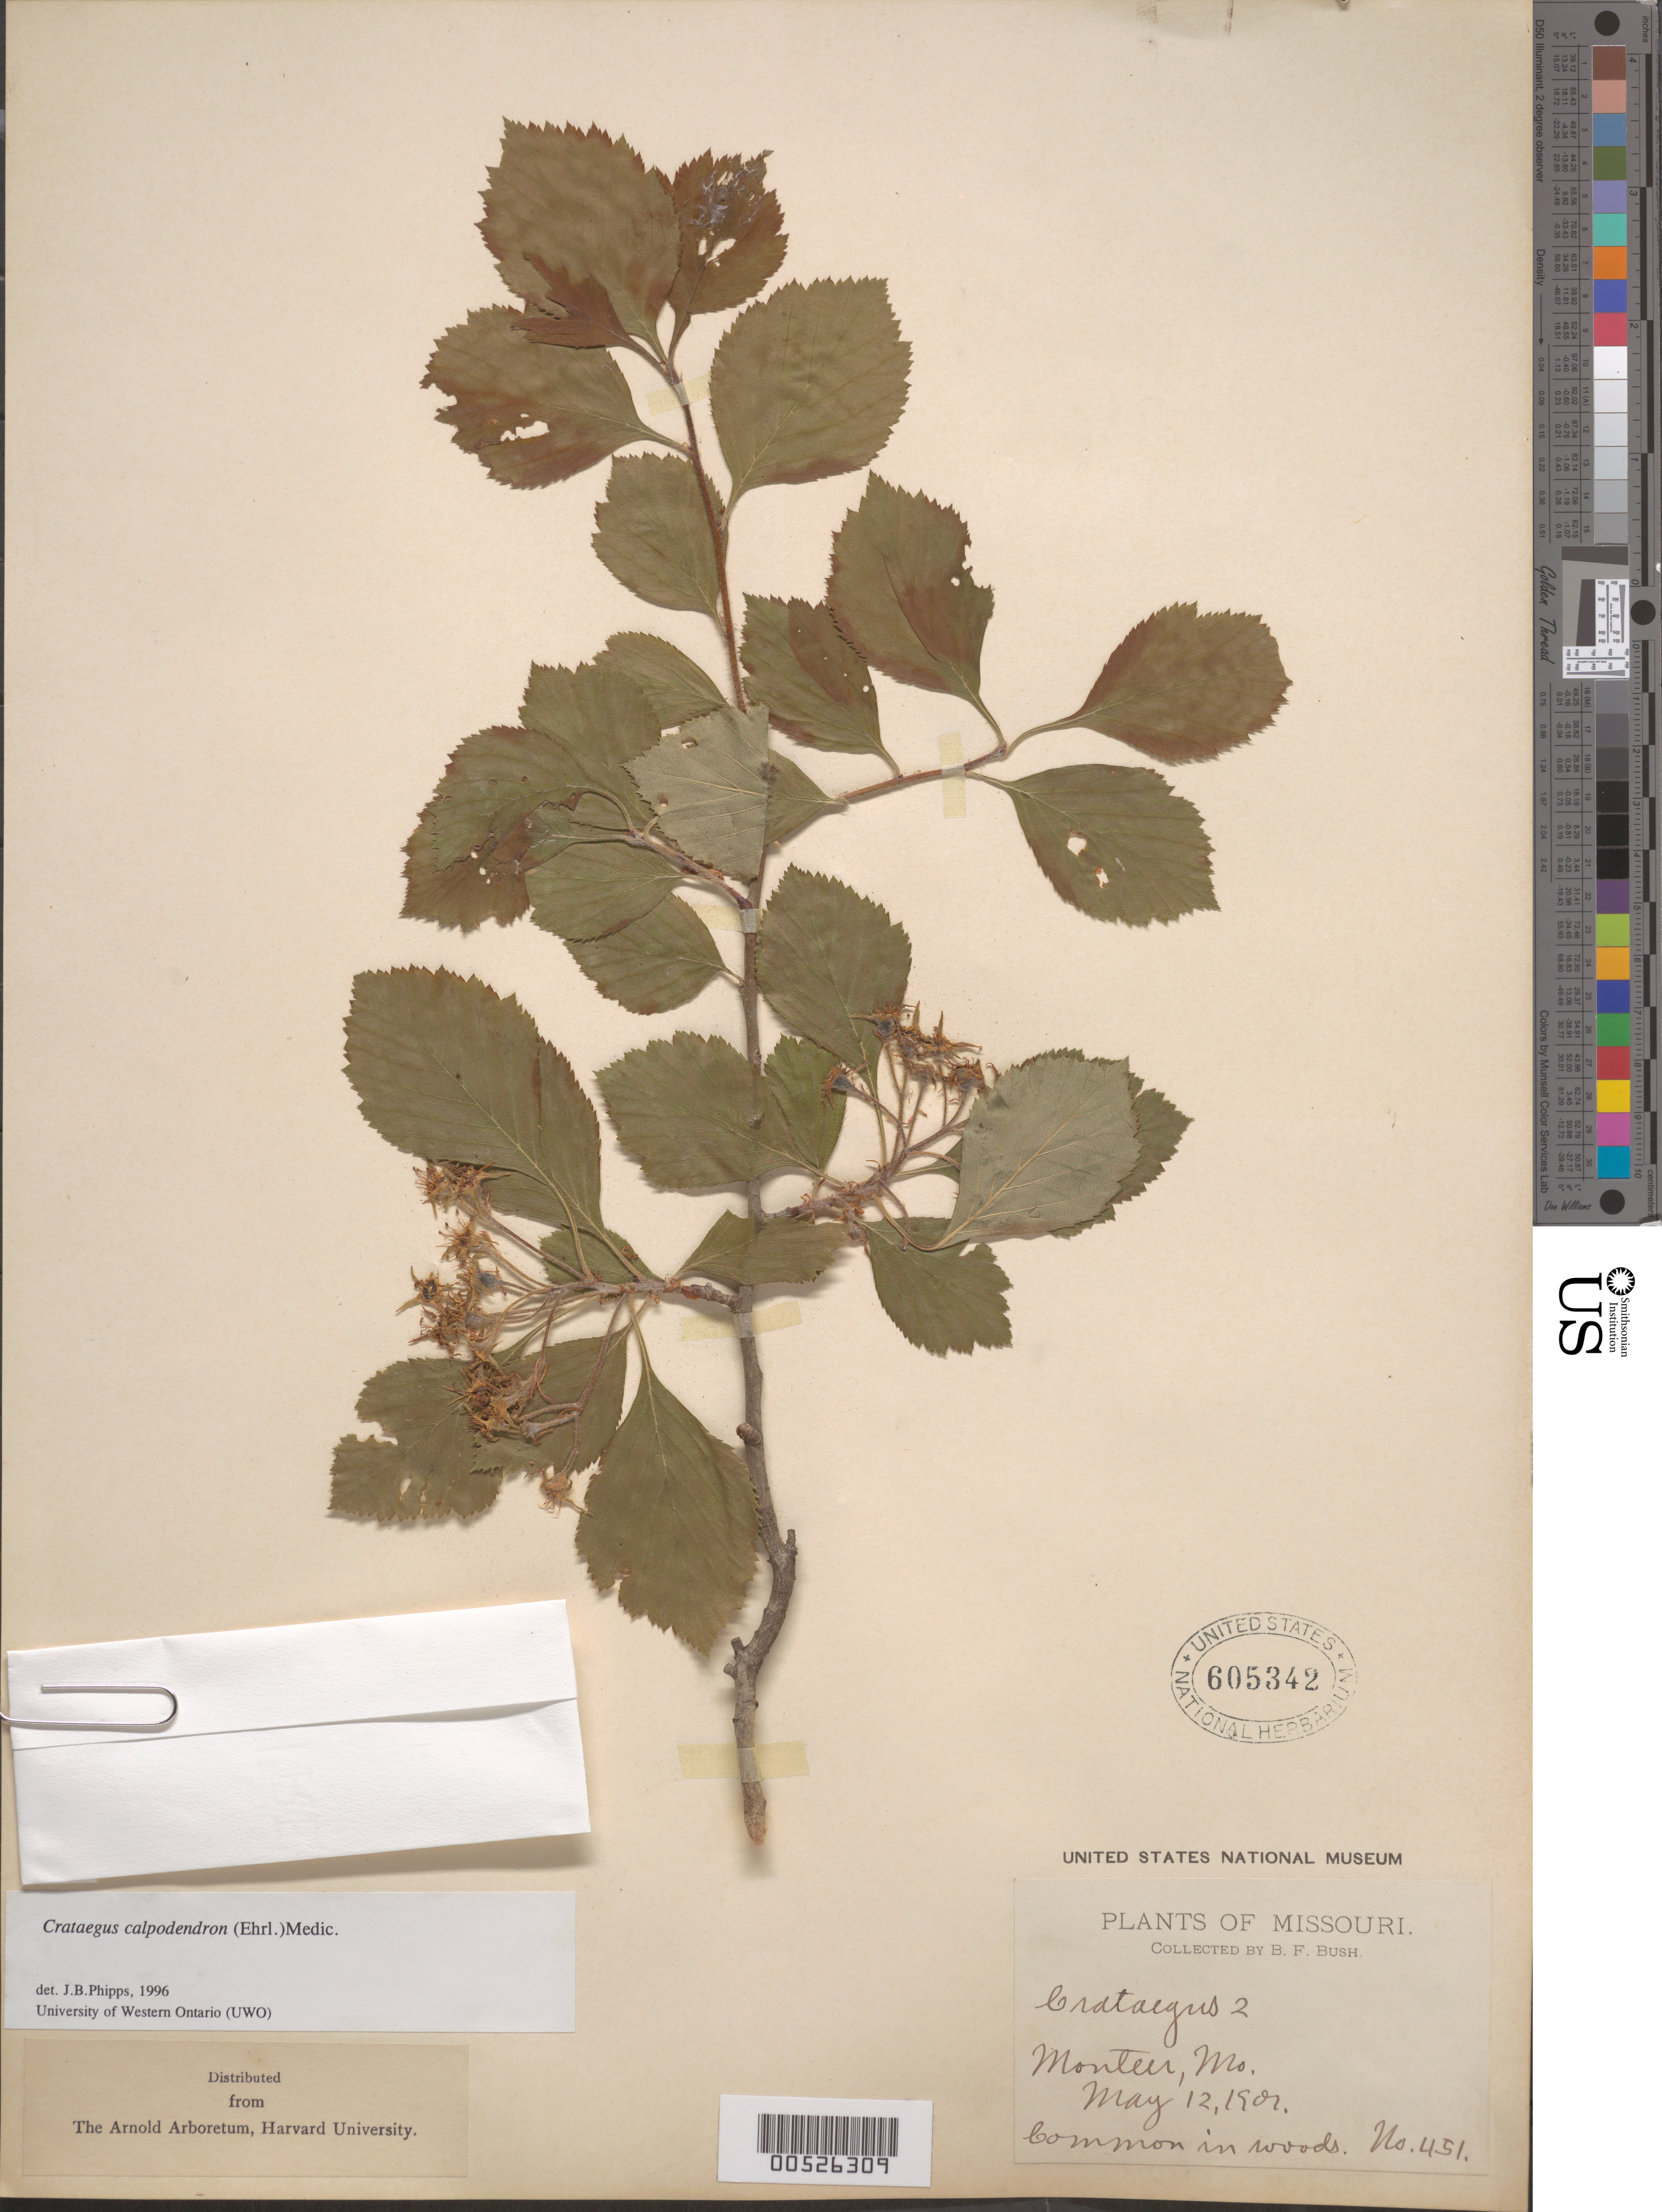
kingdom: Plantae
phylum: Tracheophyta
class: Magnoliopsida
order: Rosales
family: Rosaceae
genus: Crataegus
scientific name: Crataegus calpodendron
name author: (Ehrh.) Medik.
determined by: Phipps, James B., (UWO), University of Western Ontario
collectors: B. F. Bush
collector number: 451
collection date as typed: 12 May 1901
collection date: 1901-05-12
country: United States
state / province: Missouri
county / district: Shannon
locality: Monteer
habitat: in woods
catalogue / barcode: US 605342